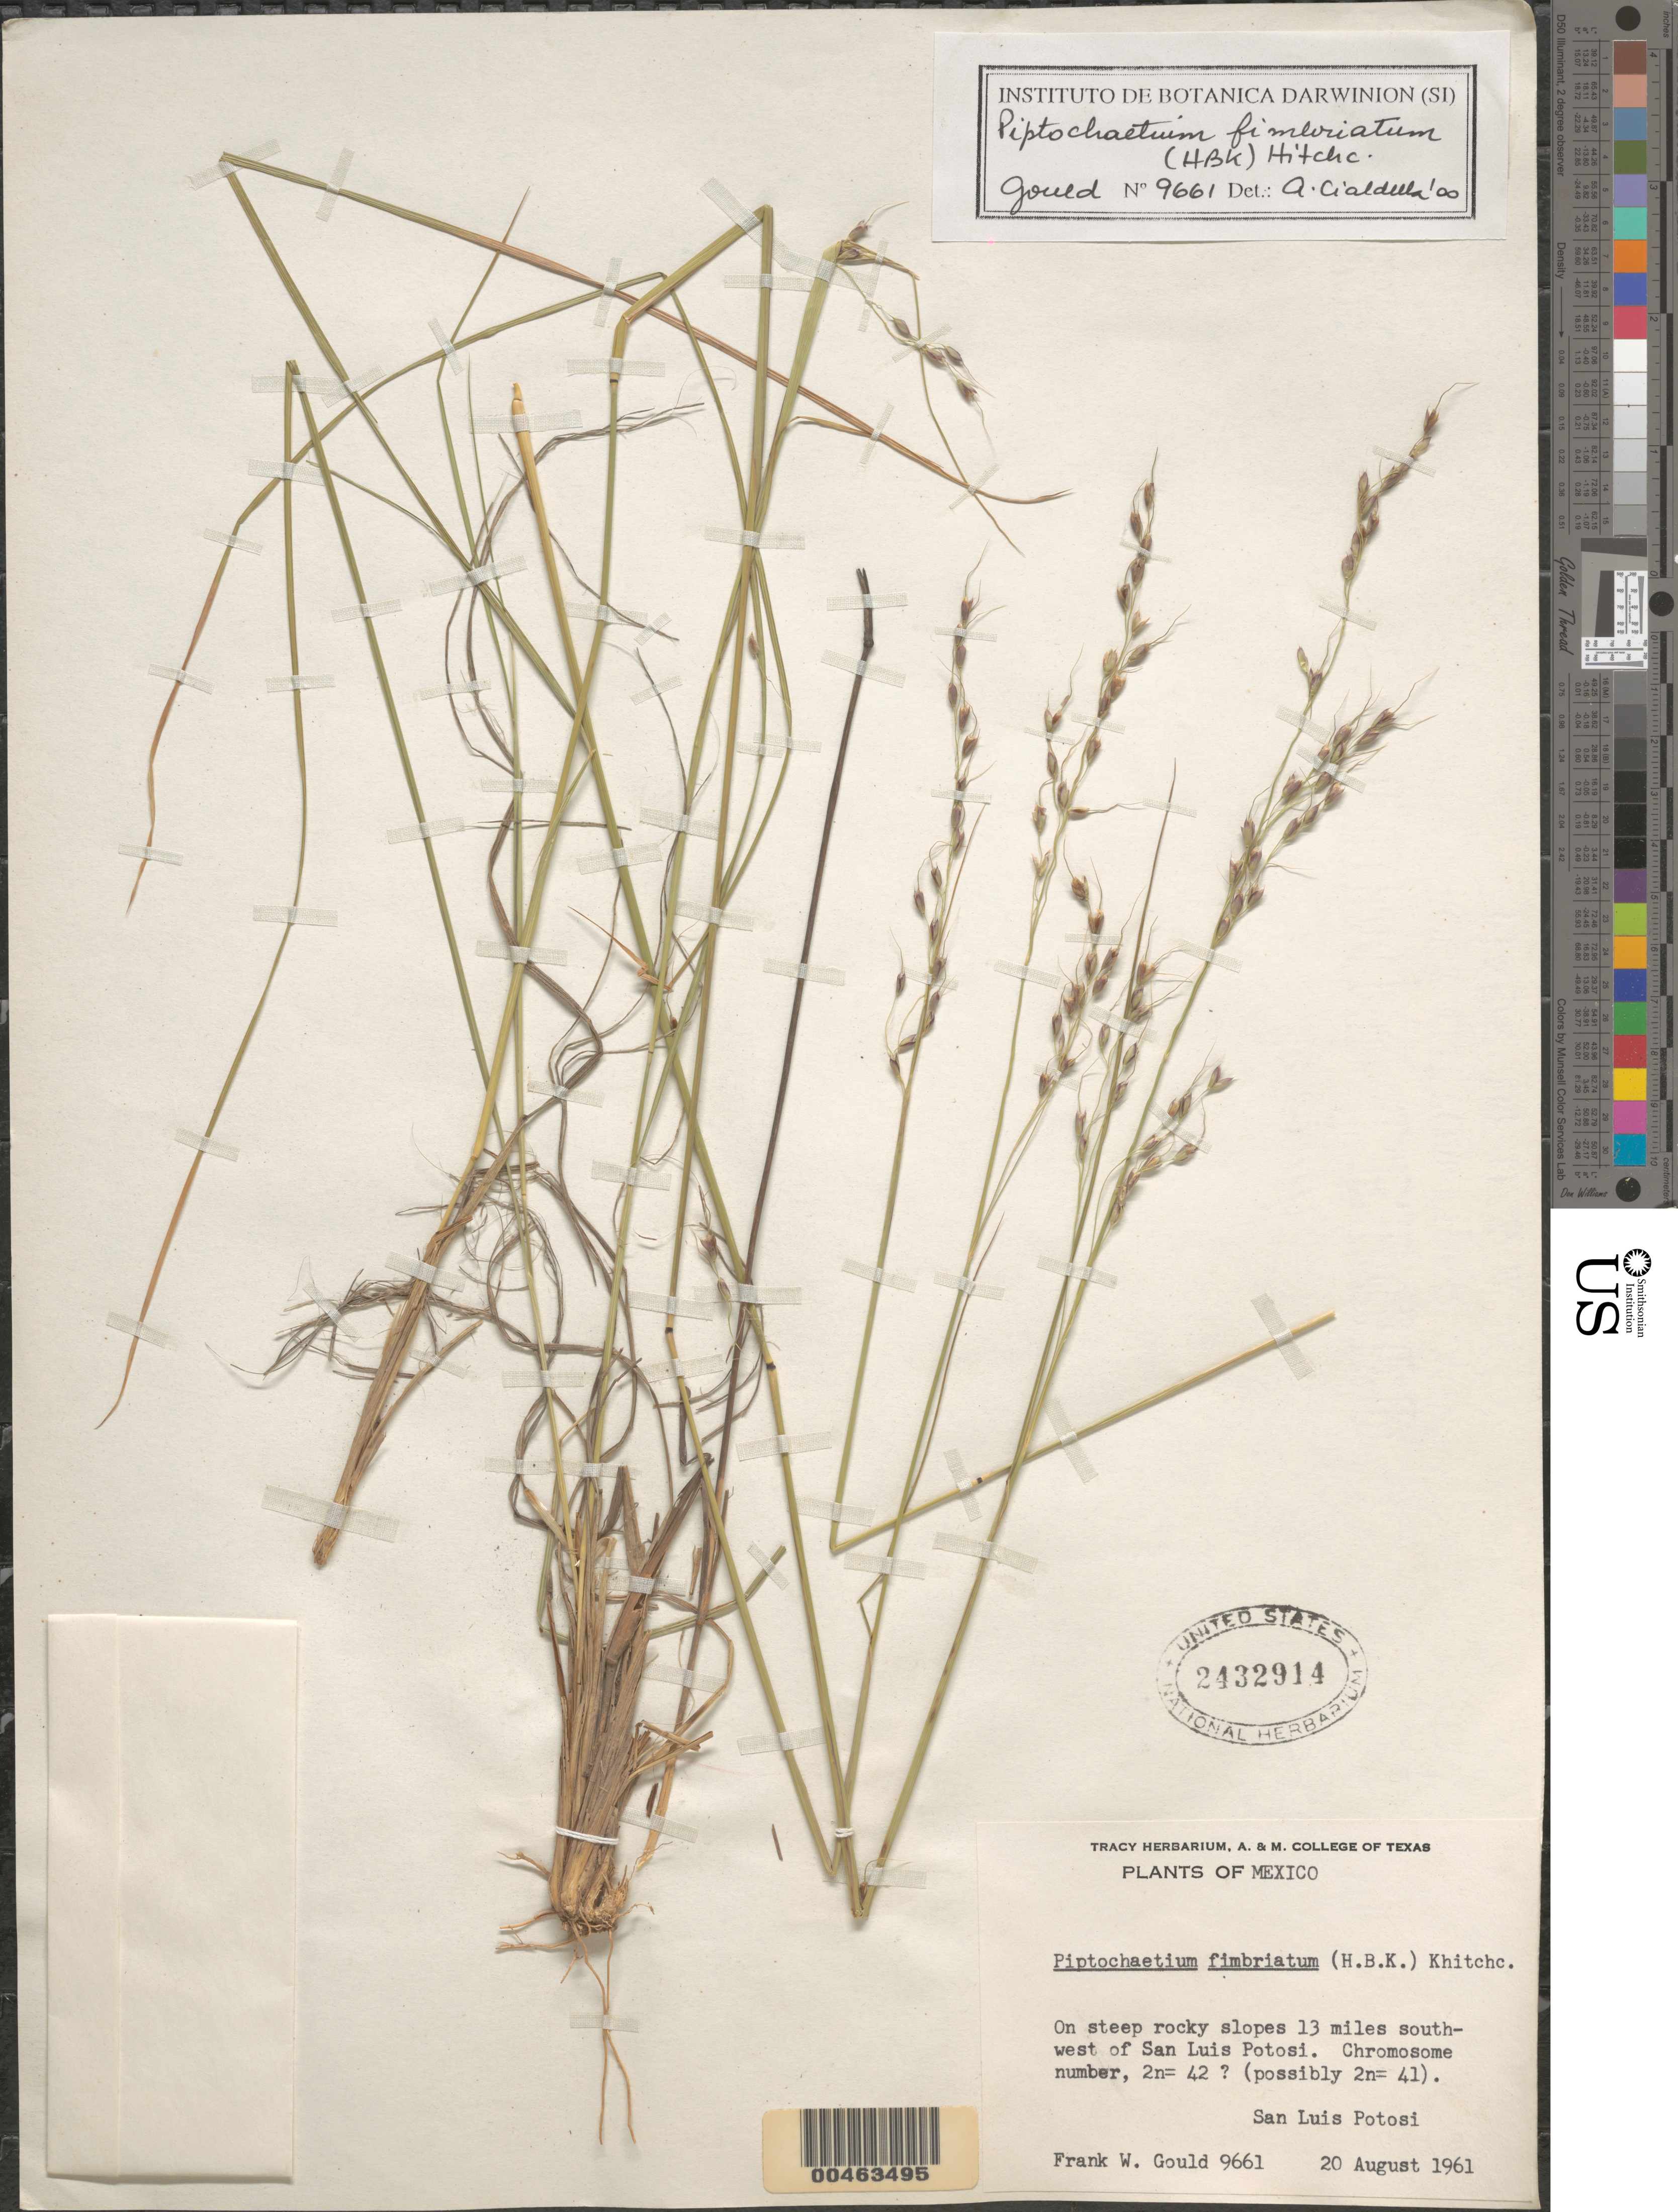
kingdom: Plantae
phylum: Tracheophyta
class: Liliopsida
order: Poales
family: Poaceae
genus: Piptochaetium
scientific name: Piptochaetium fimbriatum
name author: (Kunth) Hitchc.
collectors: F. W. Gould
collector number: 9661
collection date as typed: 20 Aug 1961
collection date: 1961-08-20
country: Mexico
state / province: San Luis Potosi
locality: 13 mi SW of San Luis Potosi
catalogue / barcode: US 2432914